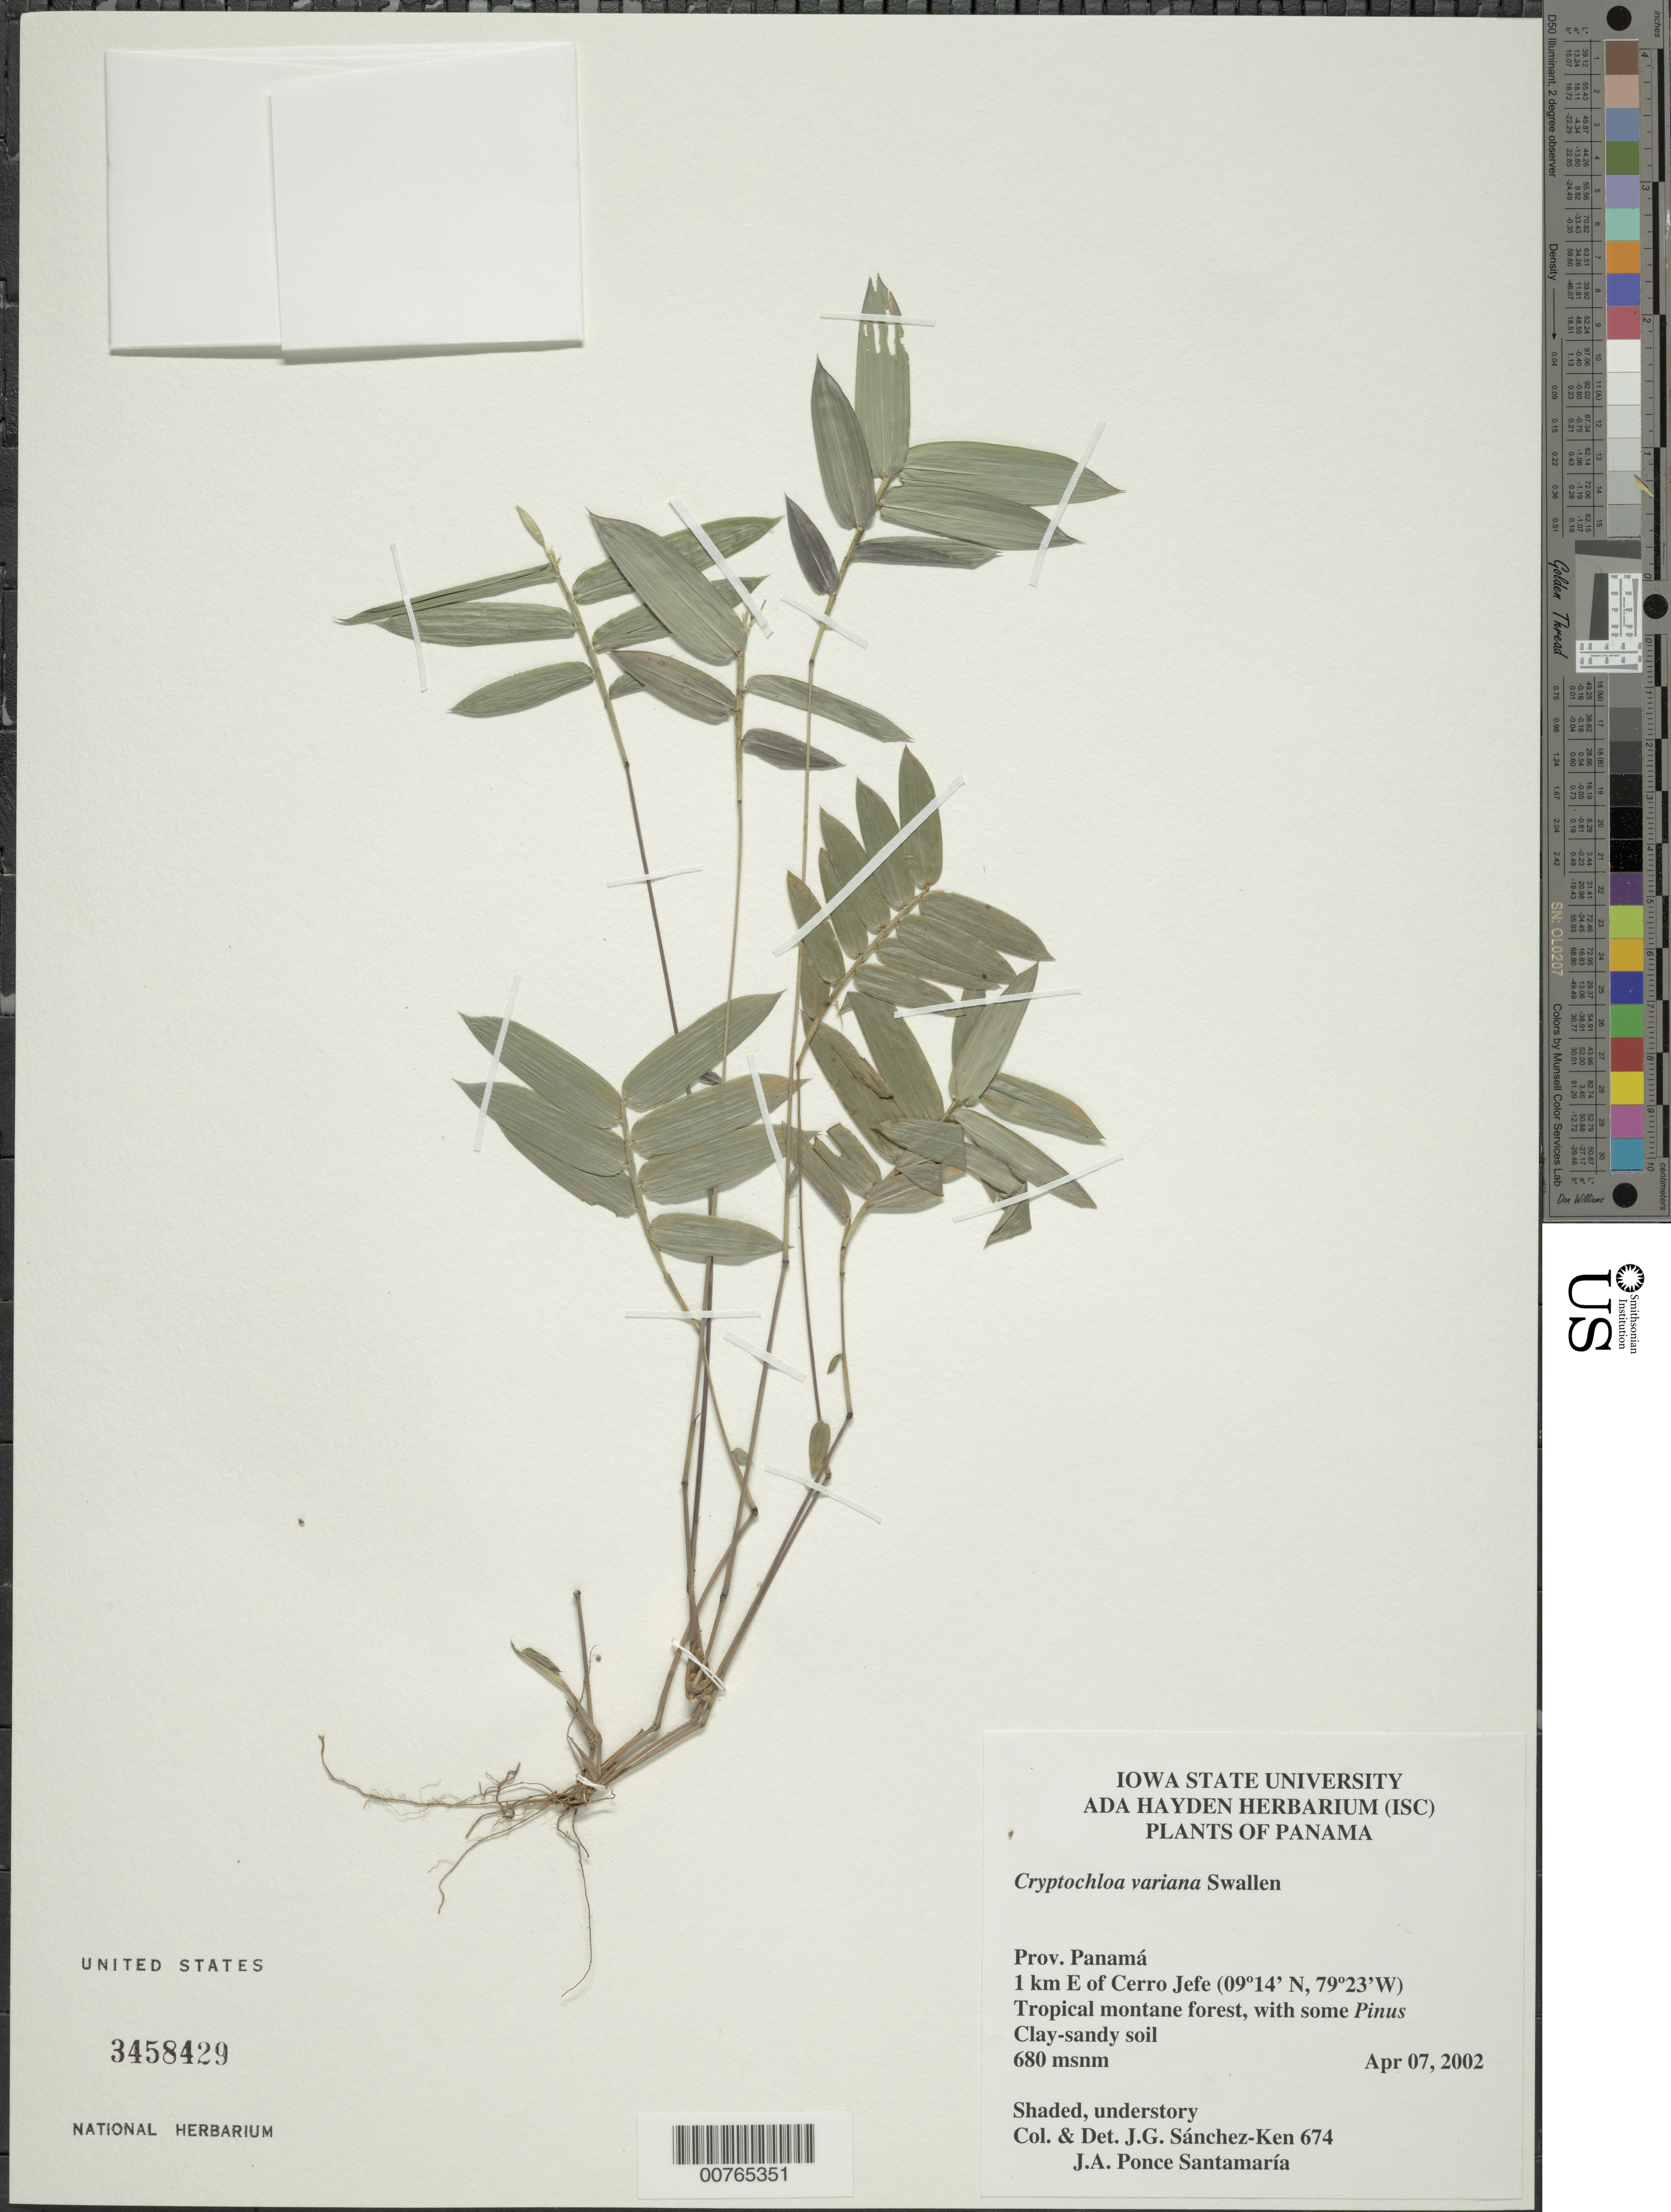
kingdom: Plantae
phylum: Tracheophyta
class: Liliopsida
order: Poales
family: Poaceae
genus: Cryptochloa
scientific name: Cryptochloa variana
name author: Swallen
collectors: J. G. Sánchez-Ken & J. Ponce Santamaria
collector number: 674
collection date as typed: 07 Apr 2002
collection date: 2002-04-07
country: Panama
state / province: Panamá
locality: E of Cerro Jefe.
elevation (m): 680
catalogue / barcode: US 3458429